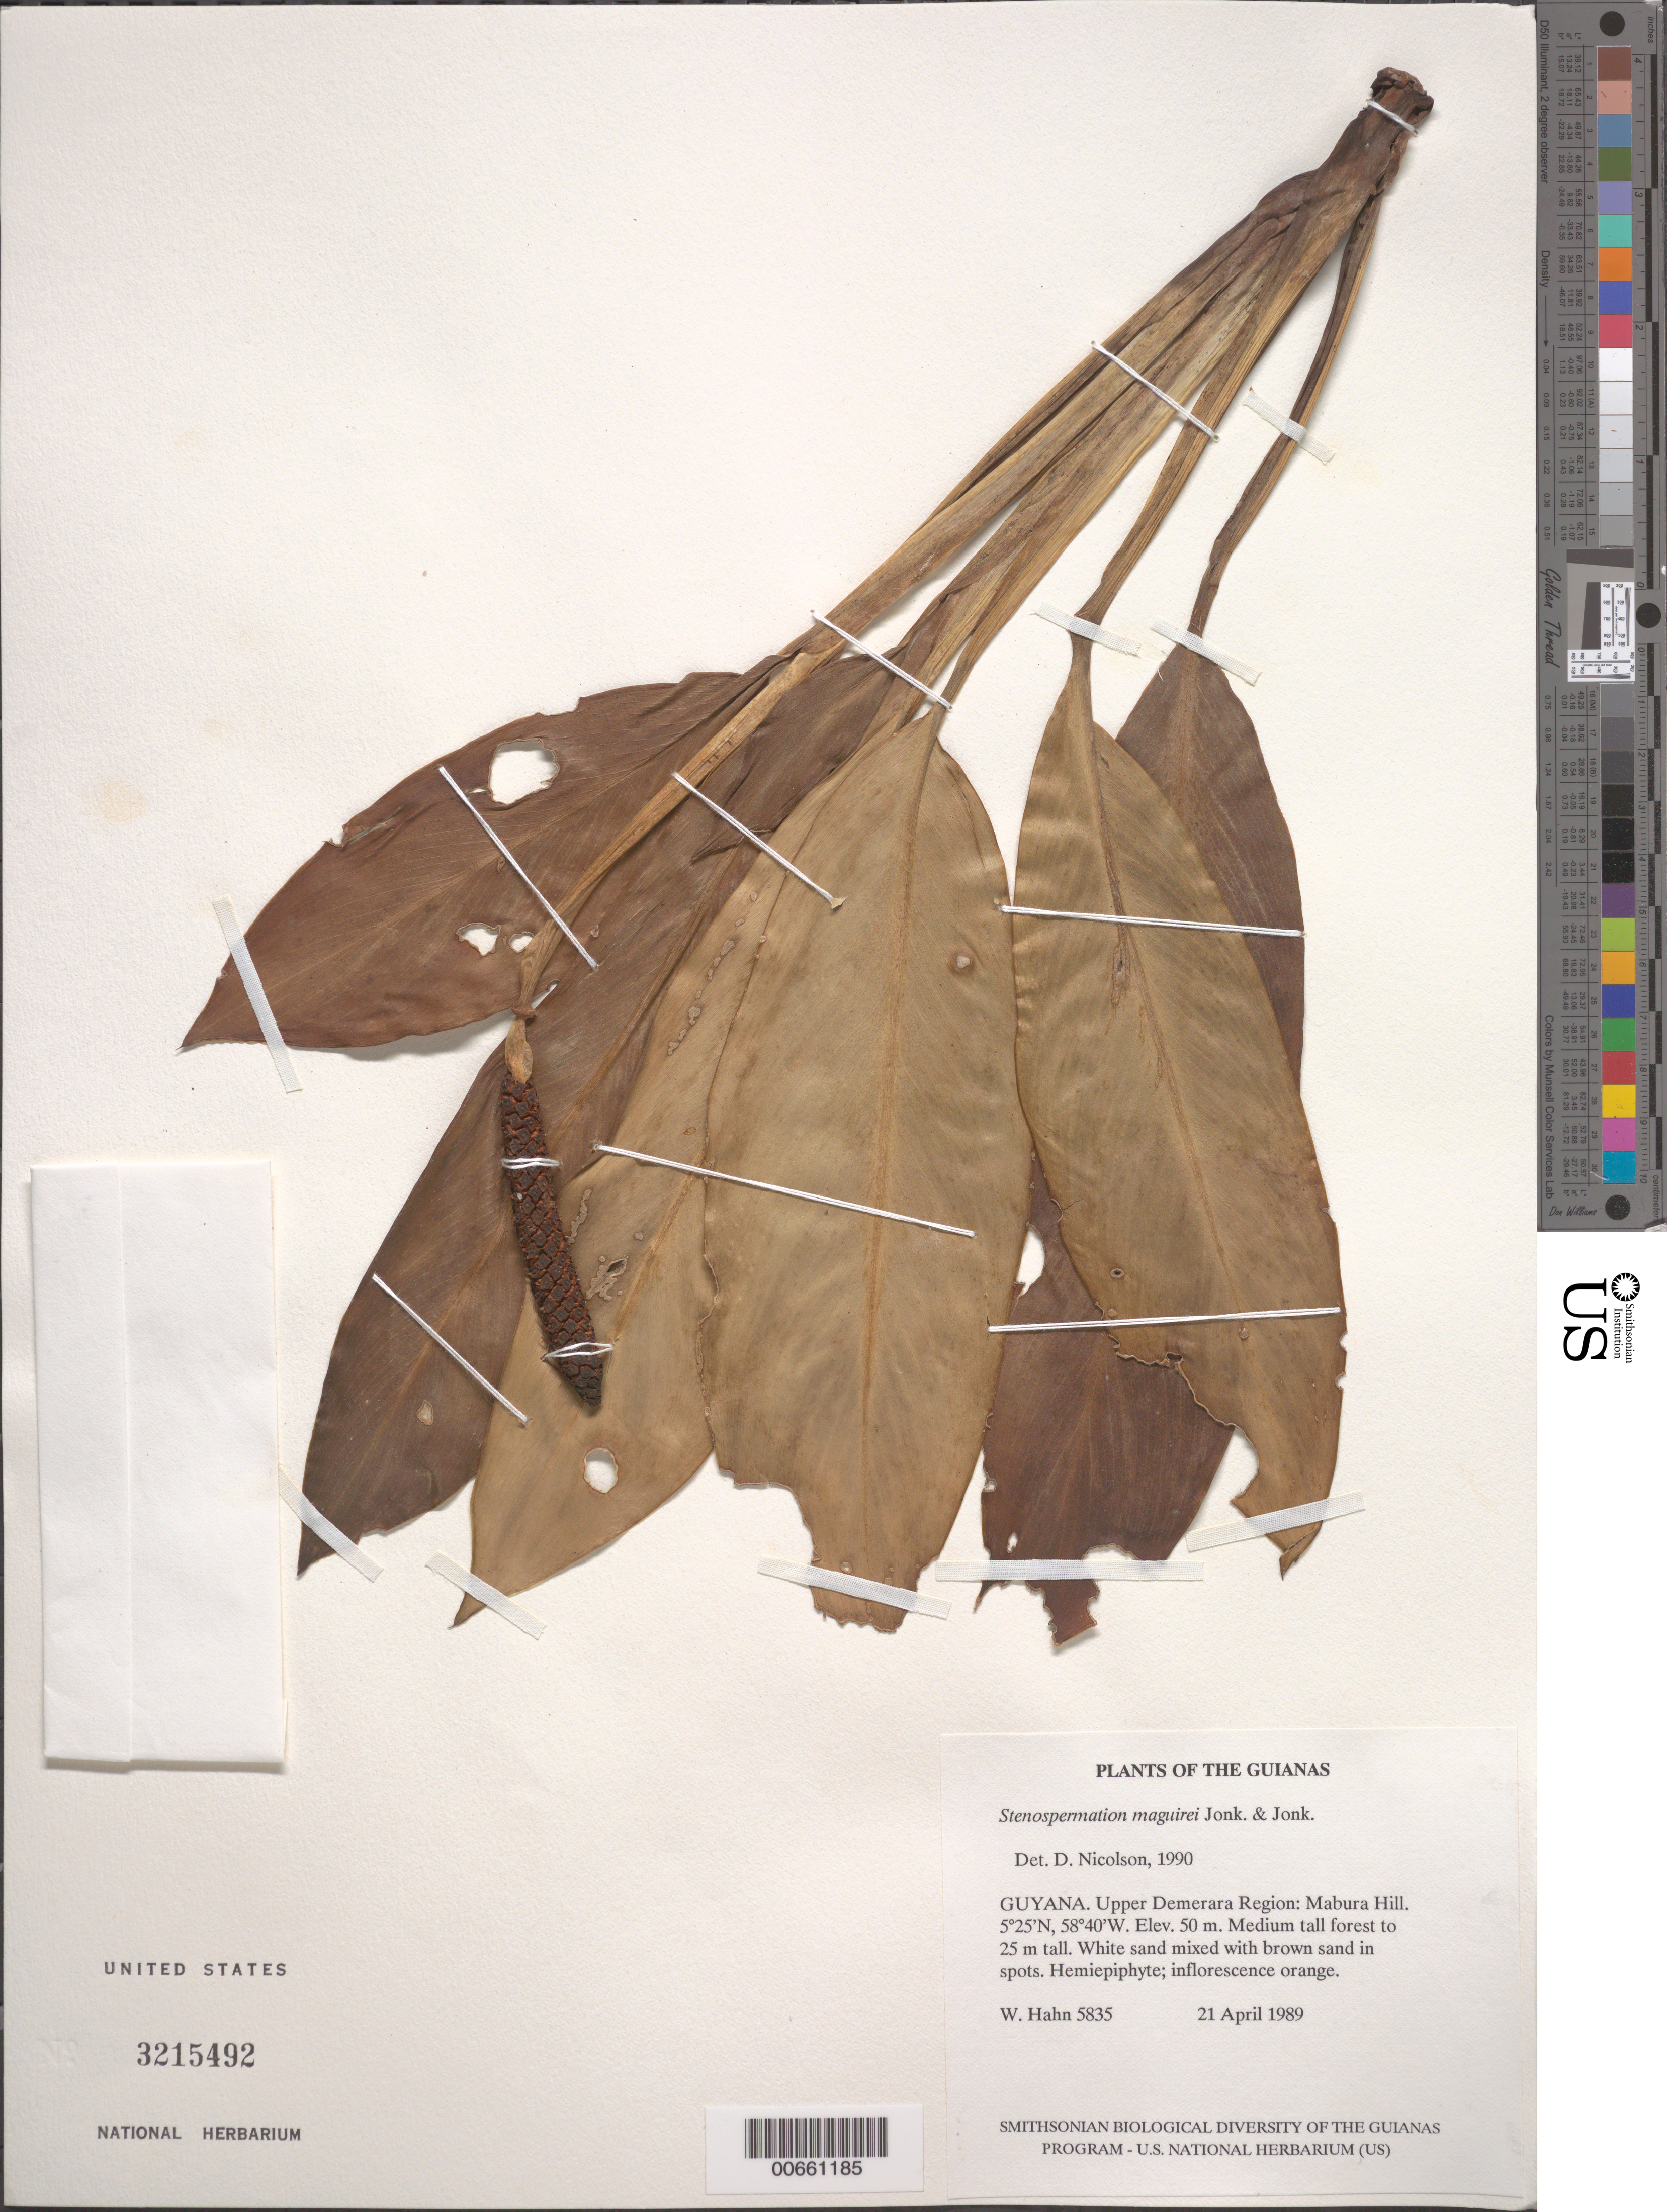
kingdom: Plantae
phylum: Tracheophyta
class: Liliopsida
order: Alismatales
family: Araceae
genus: Stenospermation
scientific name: Stenospermation maguirei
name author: A.M.E. Jonker & Jonker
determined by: Nicolson, Dan H.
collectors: W. Hahn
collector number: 5835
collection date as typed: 21 April 1989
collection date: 1989-04-21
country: Guyana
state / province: U. Demerara-Berbice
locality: Mabura Hill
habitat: Medium tall forest to 25 m tall. White sand mixed with brown sand in spots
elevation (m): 50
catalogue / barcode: US 3215492